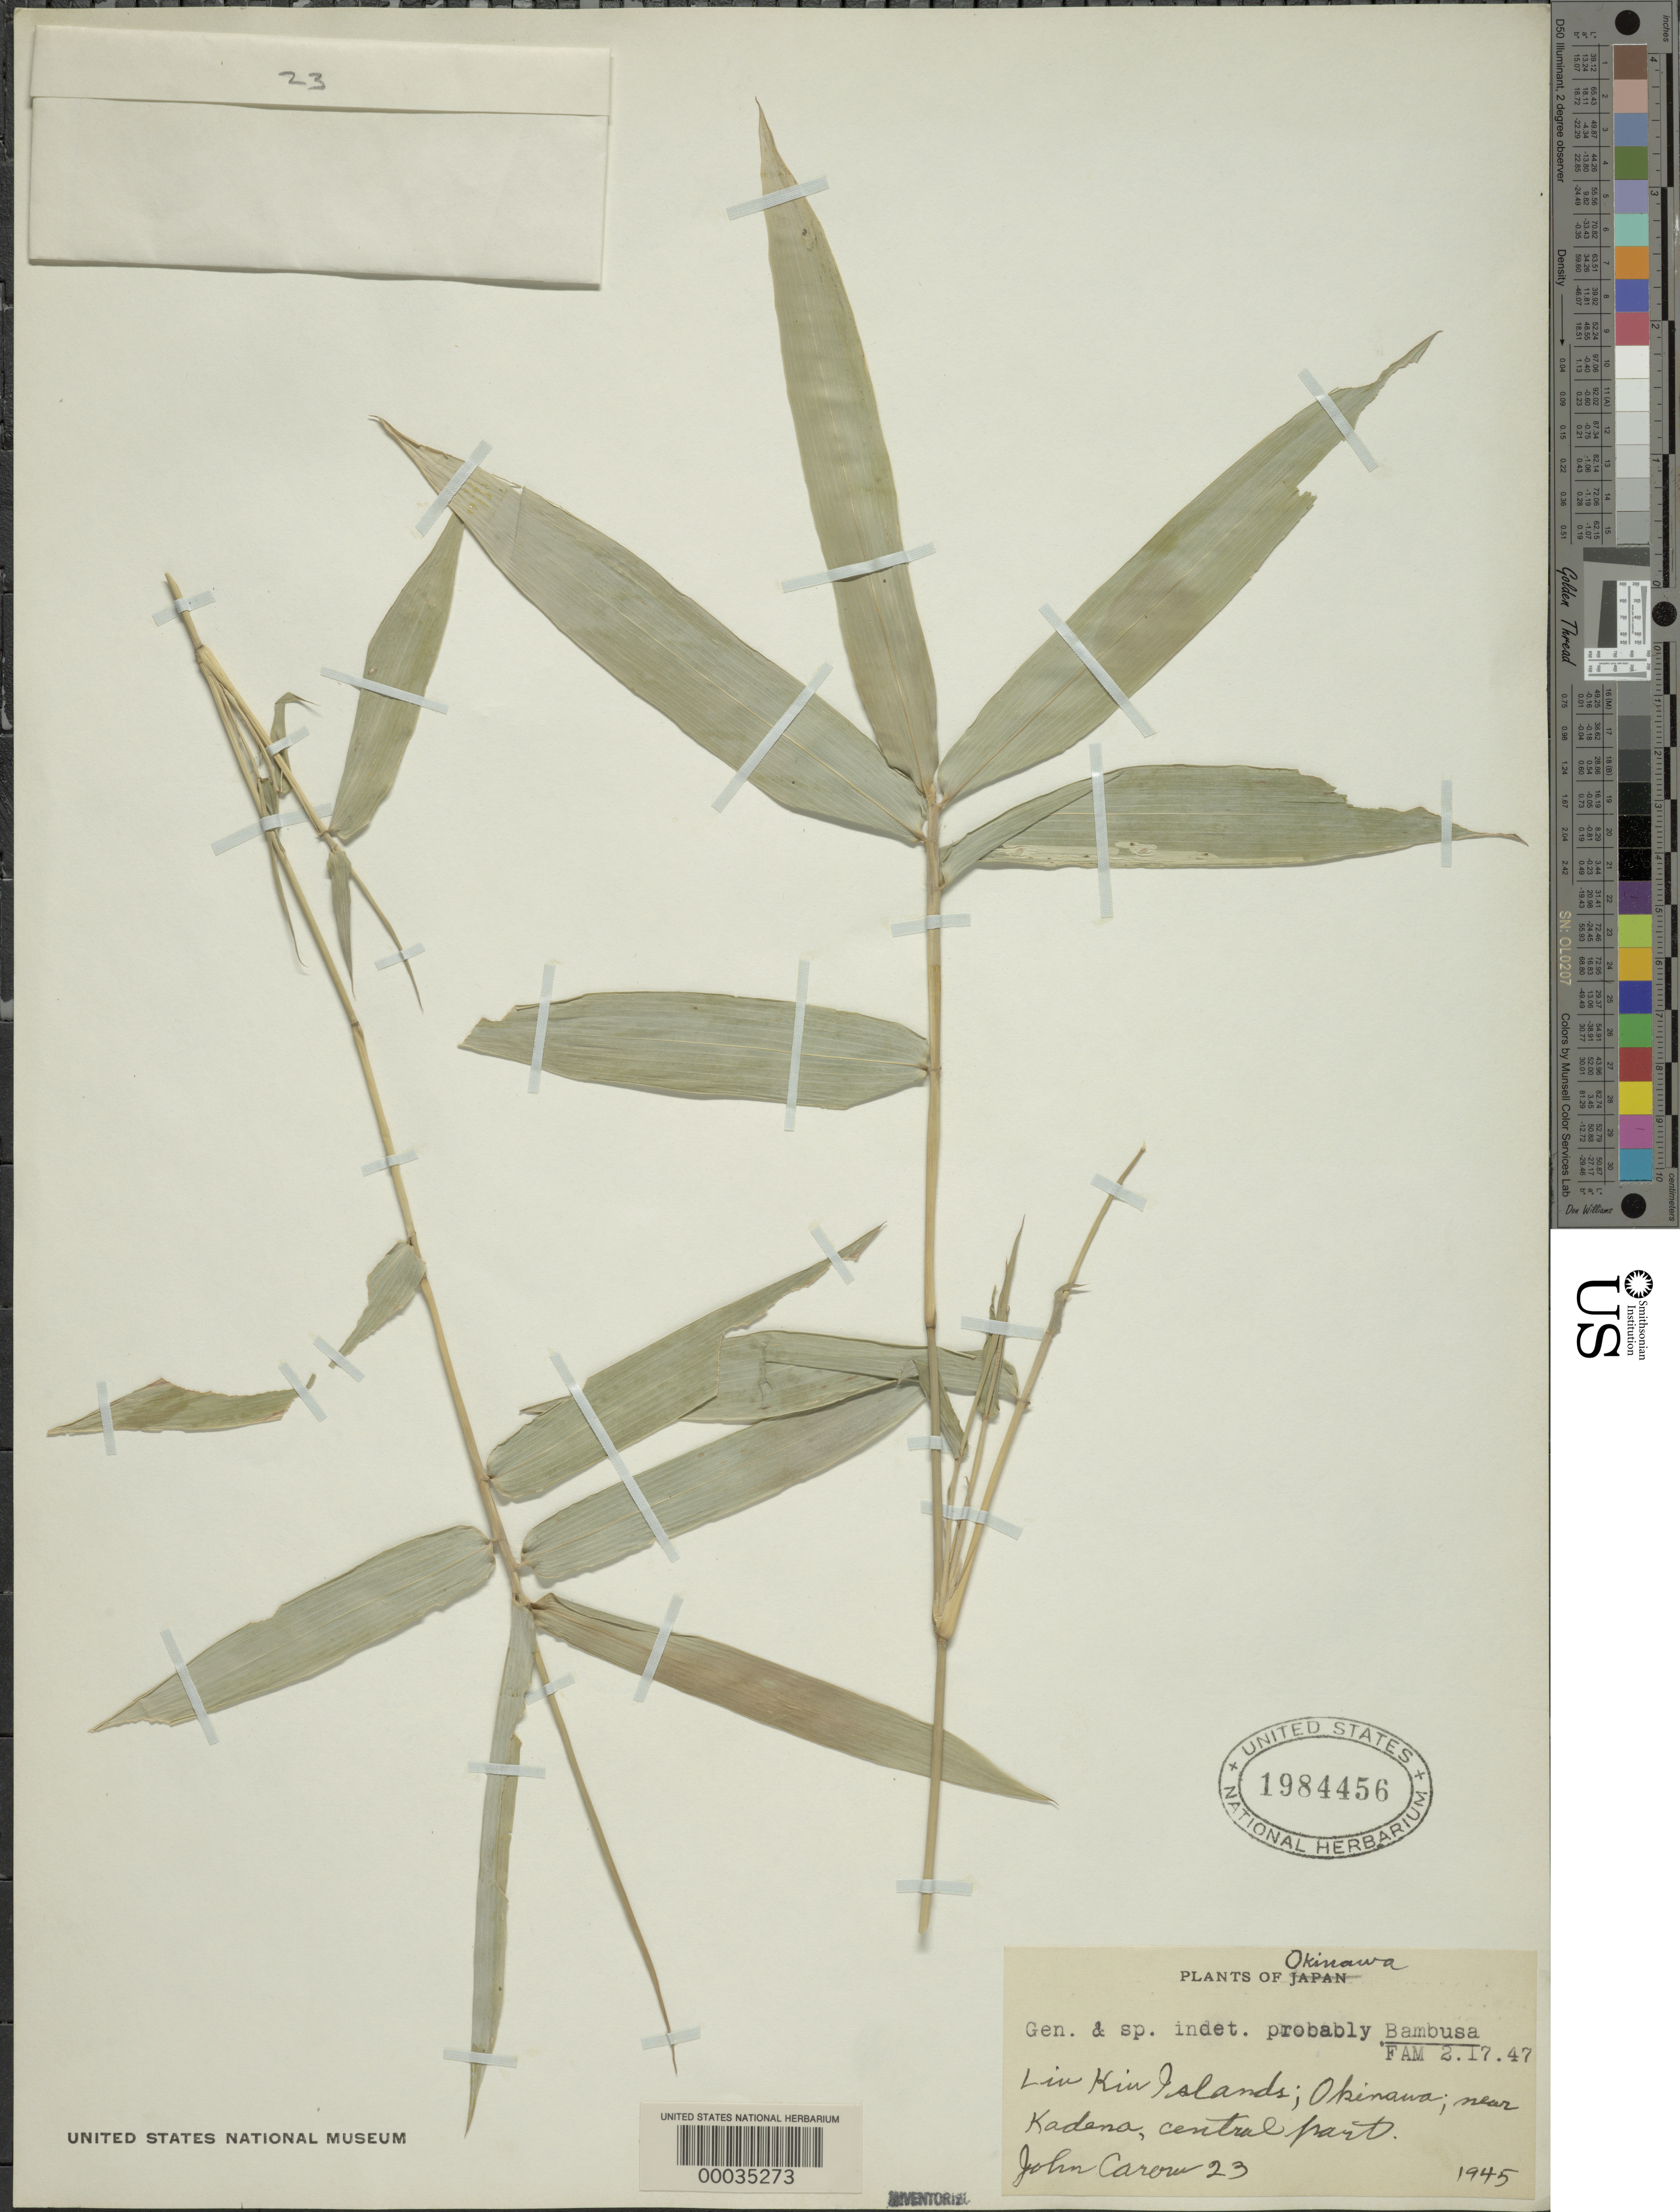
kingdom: Plantae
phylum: Tracheophyta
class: Liliopsida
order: Poales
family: Poaceae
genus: Bambusa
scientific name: Bambusa sp.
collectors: J. Carow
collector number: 23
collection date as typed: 1945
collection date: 1945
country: Japan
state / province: Okinawa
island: Ryukyu Is.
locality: Lin kin island, kadena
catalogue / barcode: US 1984456